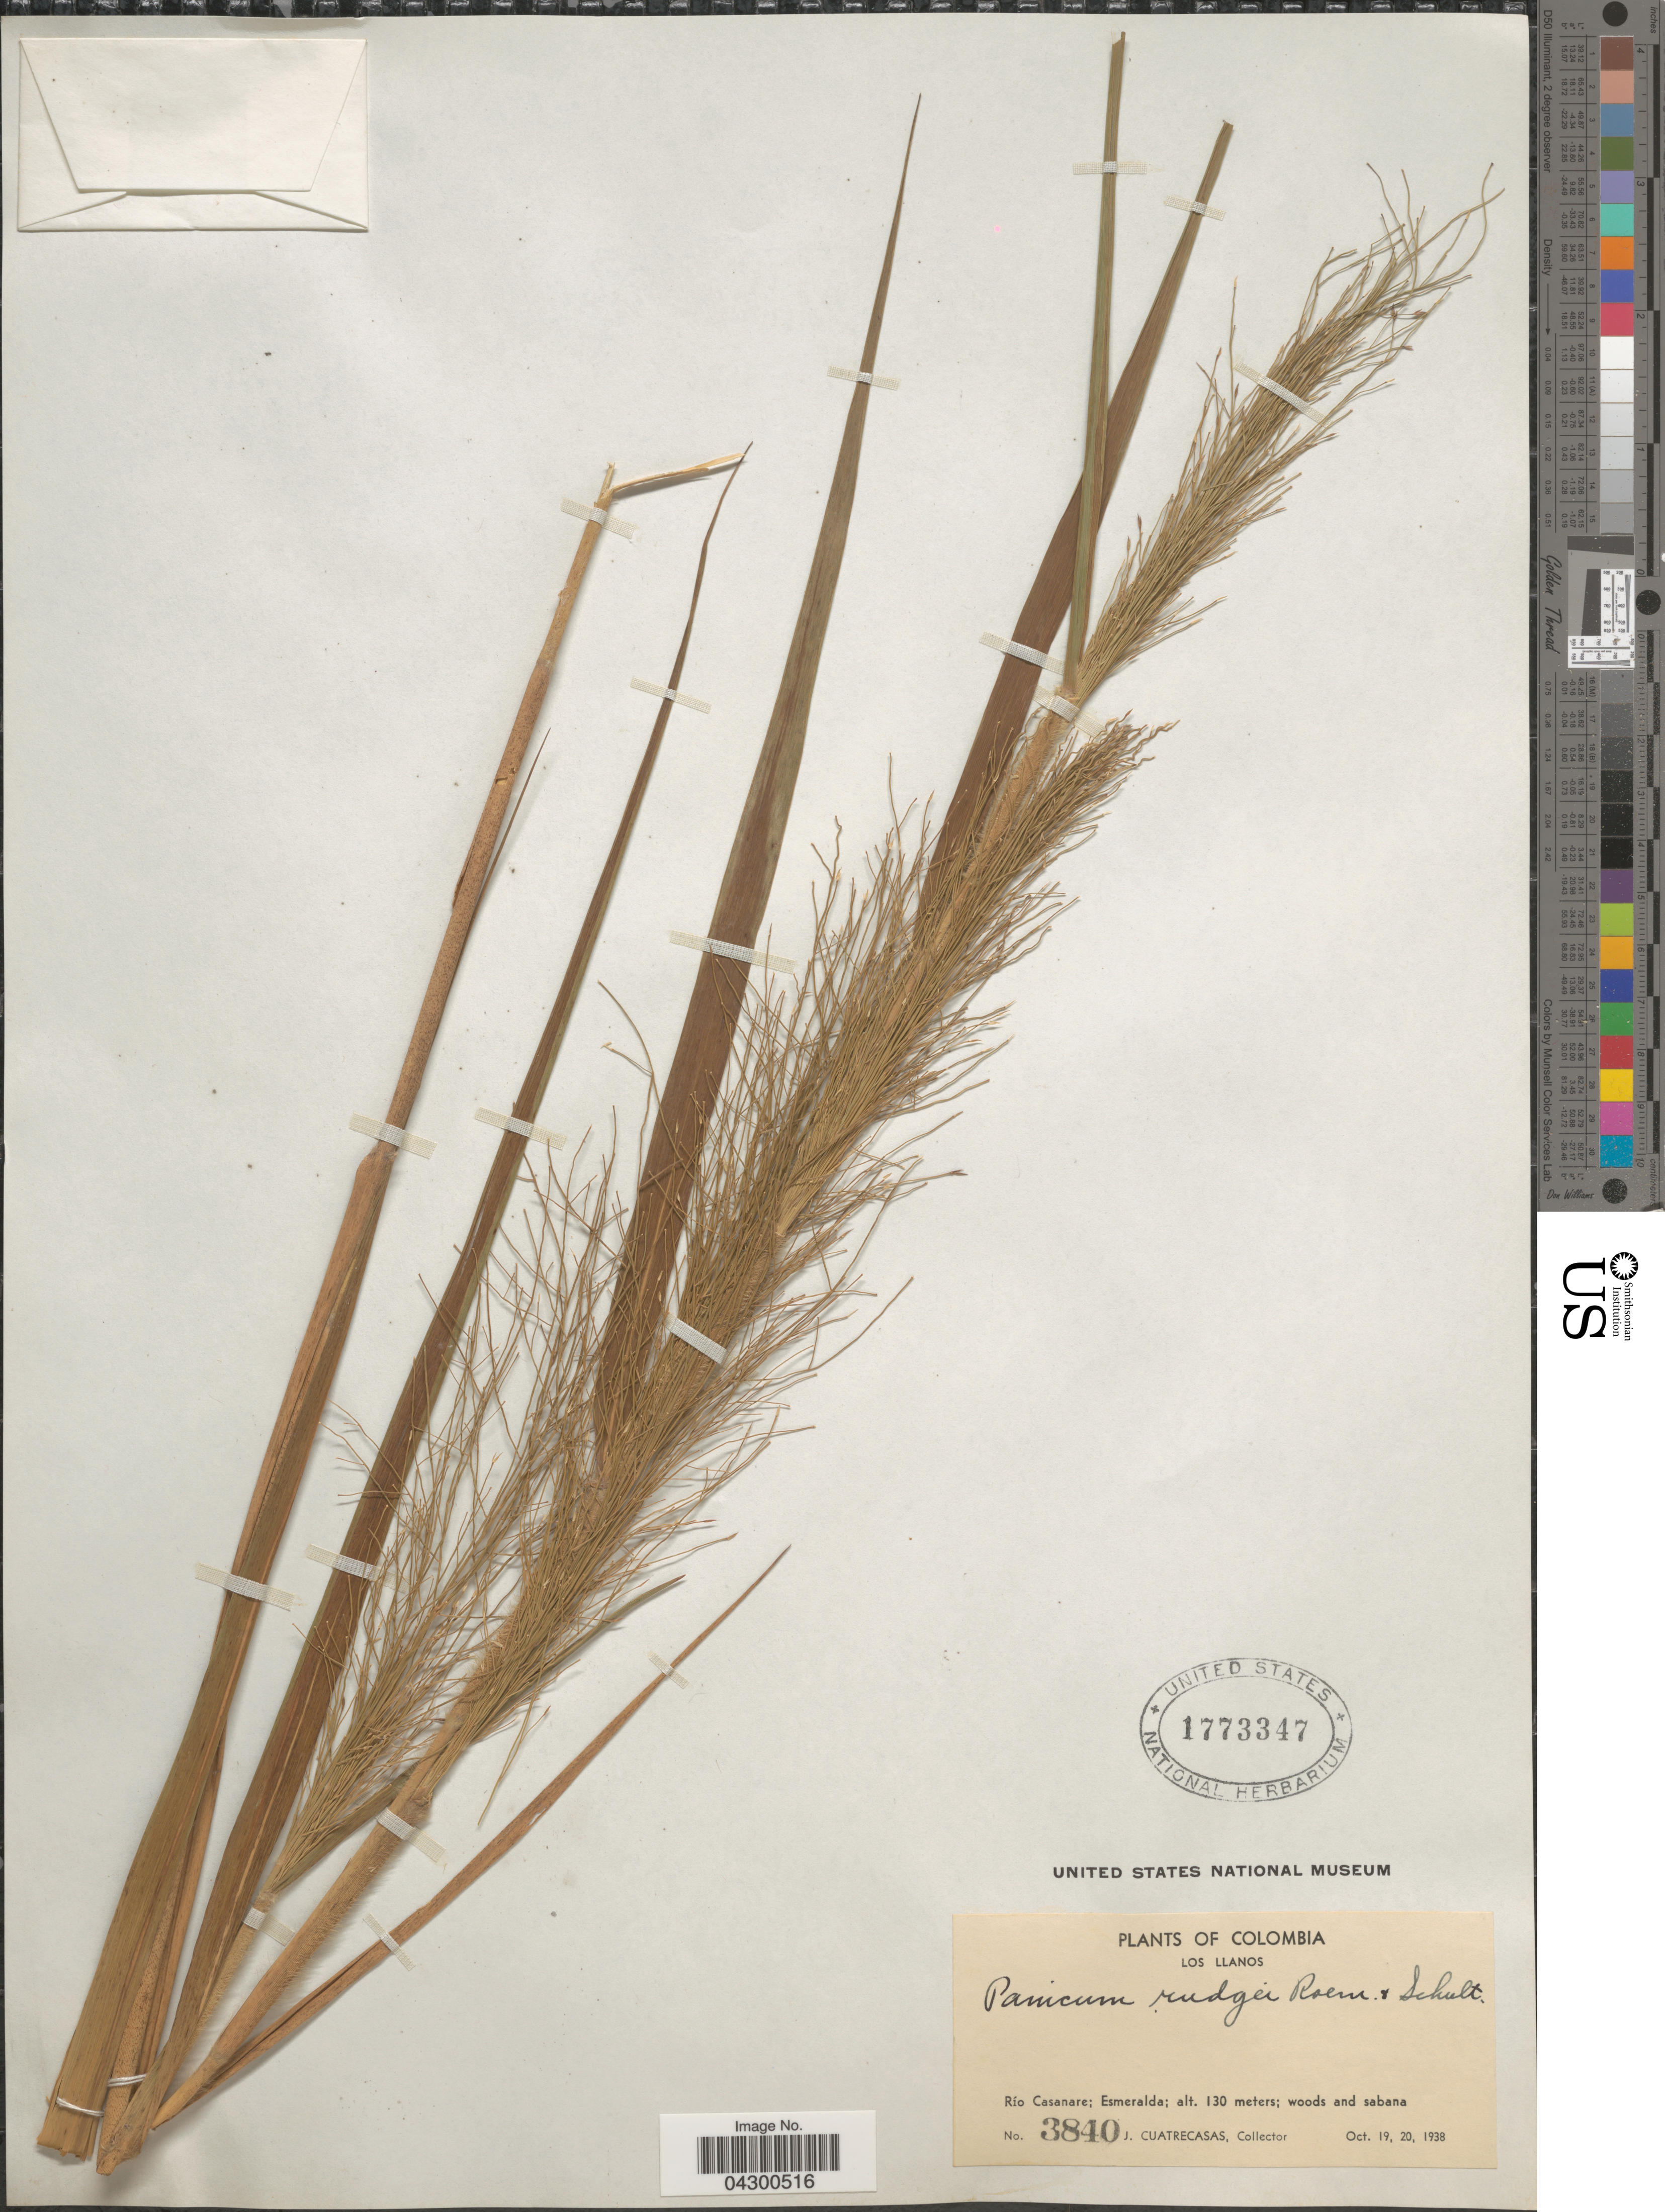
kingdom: Plantae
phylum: Tracheophyta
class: Liliopsida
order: Poales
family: Poaceae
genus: Panicum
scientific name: Panicum rudgei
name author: Roem. & Schult.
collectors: J. Cuatrecasas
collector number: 3840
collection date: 1938-10-19/1938-10-20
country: Colombia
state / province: Casanare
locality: Los Llanos. Río Casanare; Esmeralda; woods and sabana.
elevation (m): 130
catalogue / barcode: US 1773347